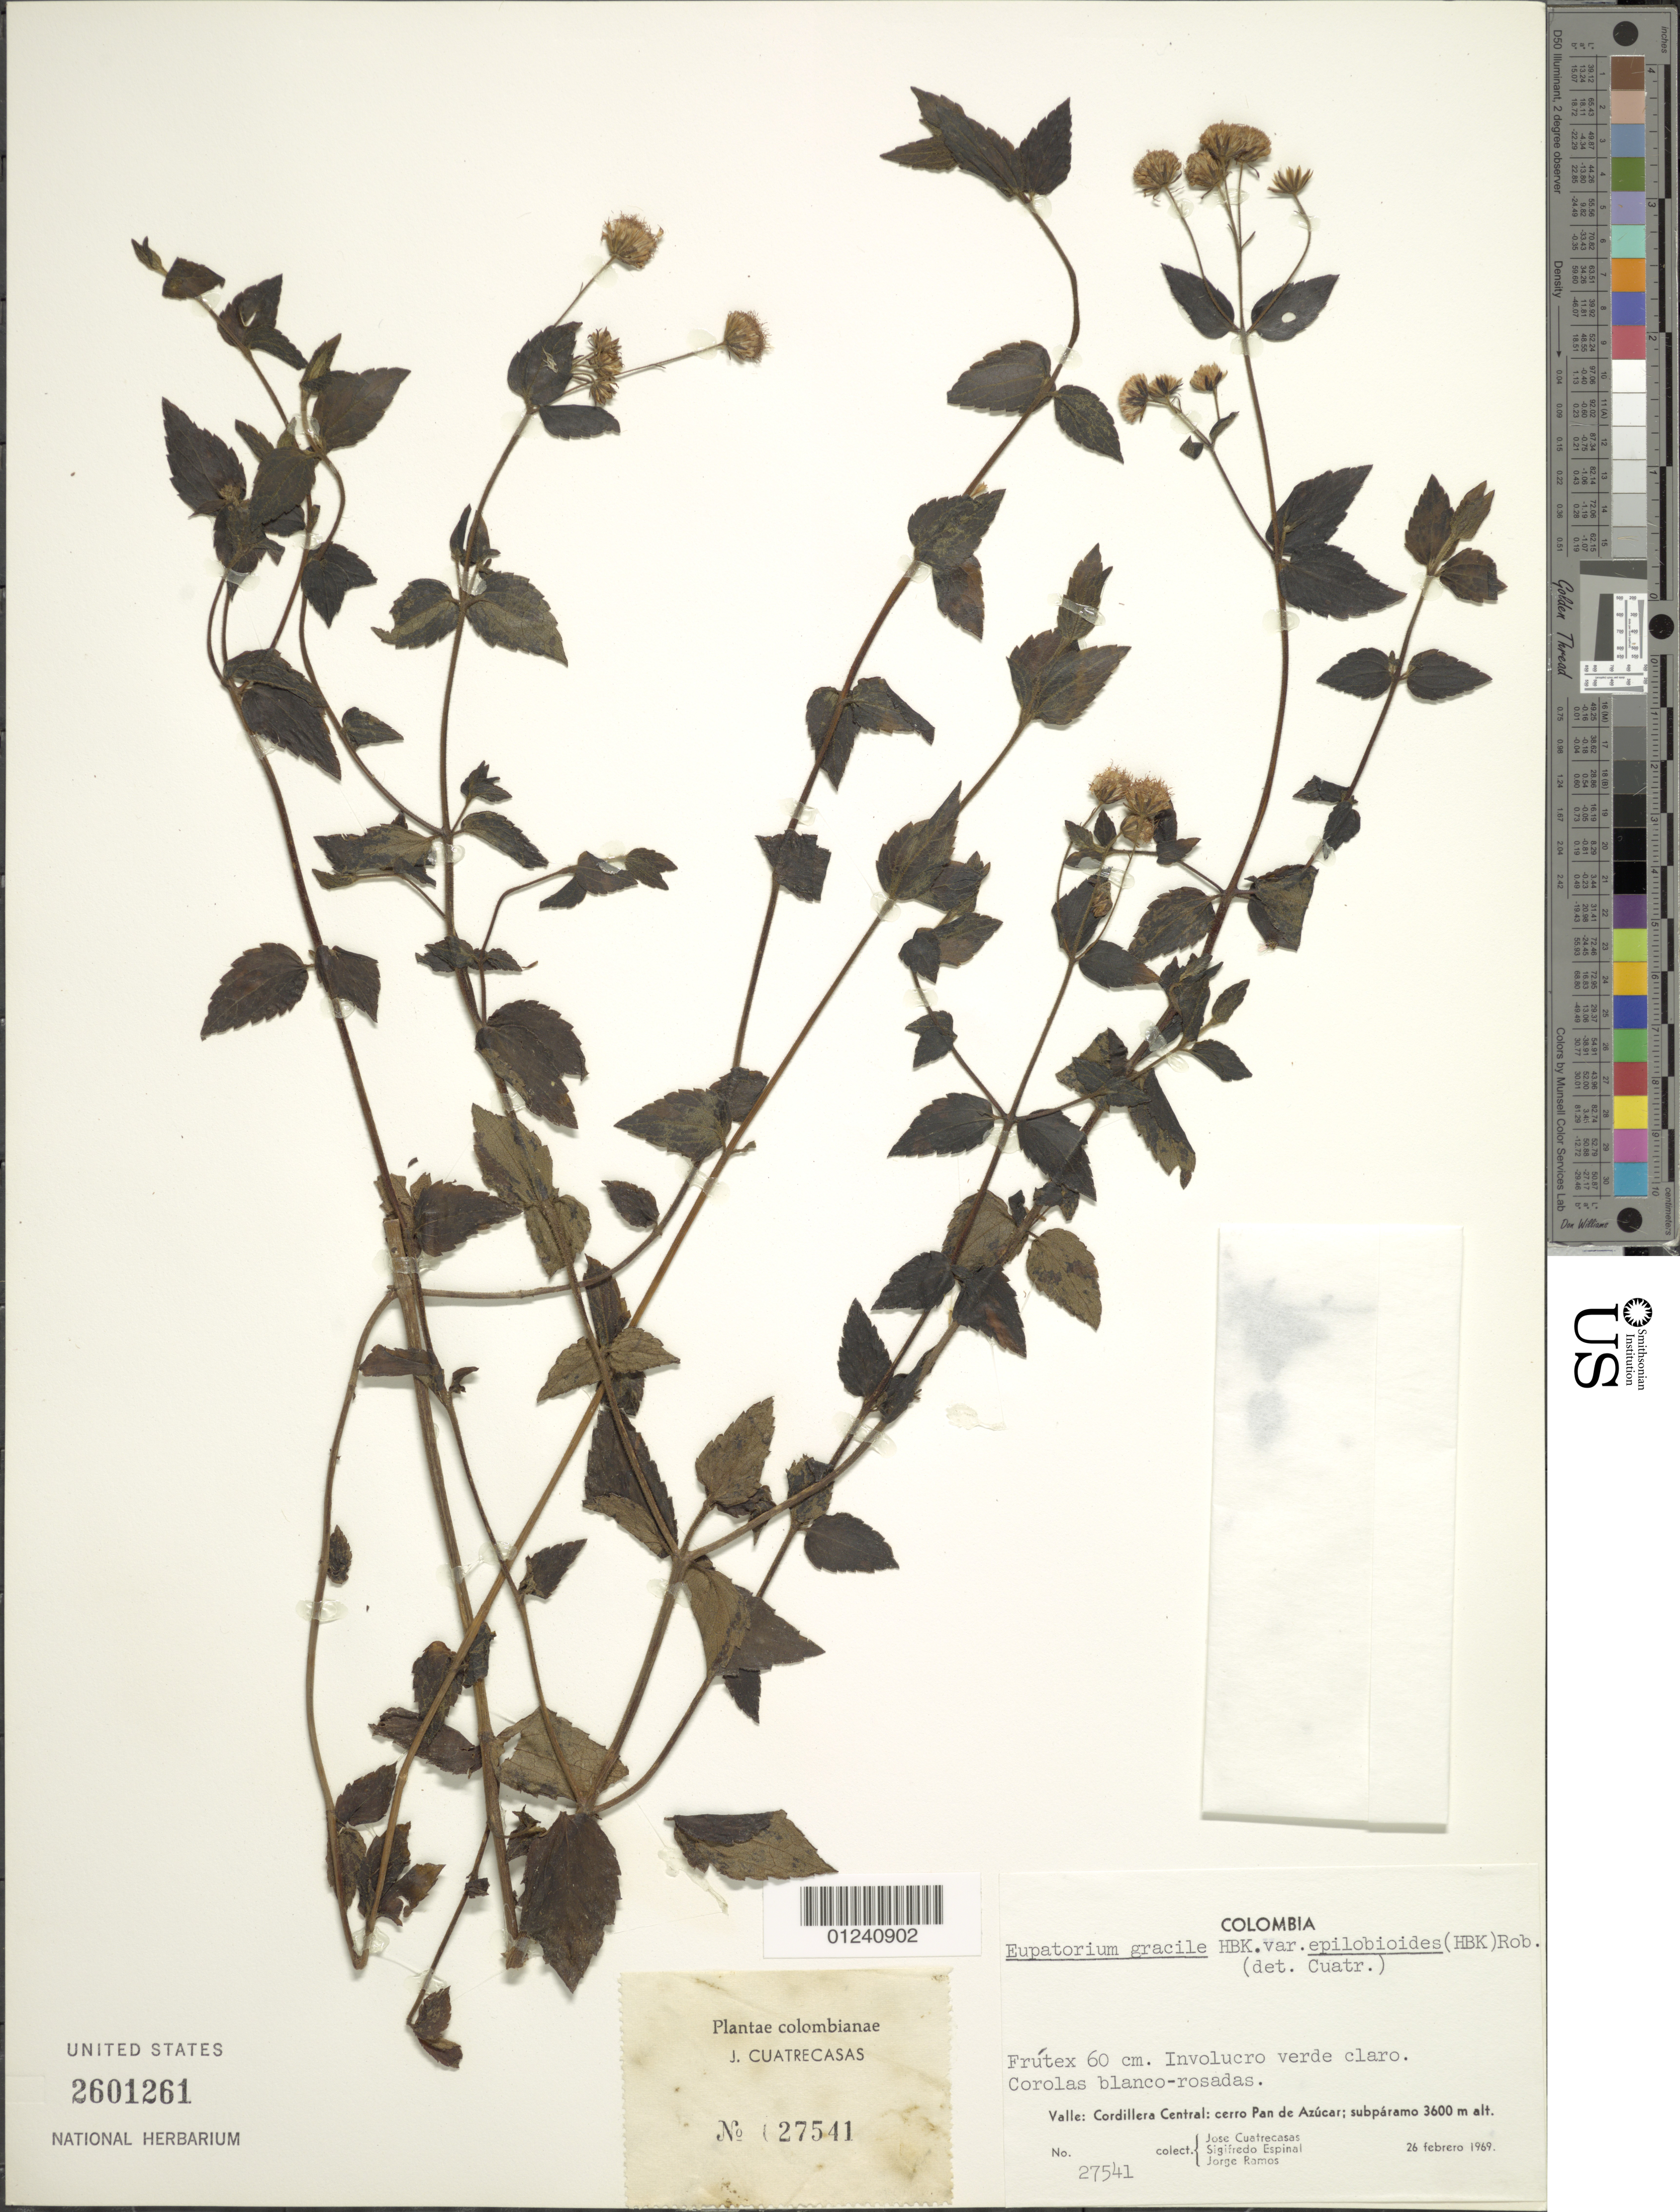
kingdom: Plantae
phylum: Tracheophyta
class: Magnoliopsida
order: Asterales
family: Asteraceae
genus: Ageratina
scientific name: Ageratina gracilis var. epilobioides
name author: (Kunth) R.M. King & H. Rob. ex Luteyn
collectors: J. Cuatrecasas, L. S. Espinal & J. E. Ramos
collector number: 27541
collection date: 1969-02-26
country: Colombia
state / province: Valle del Cauca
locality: Cordillera Central: cerro Pan de Azúcar.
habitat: subparamo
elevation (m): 3600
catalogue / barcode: US 2601261